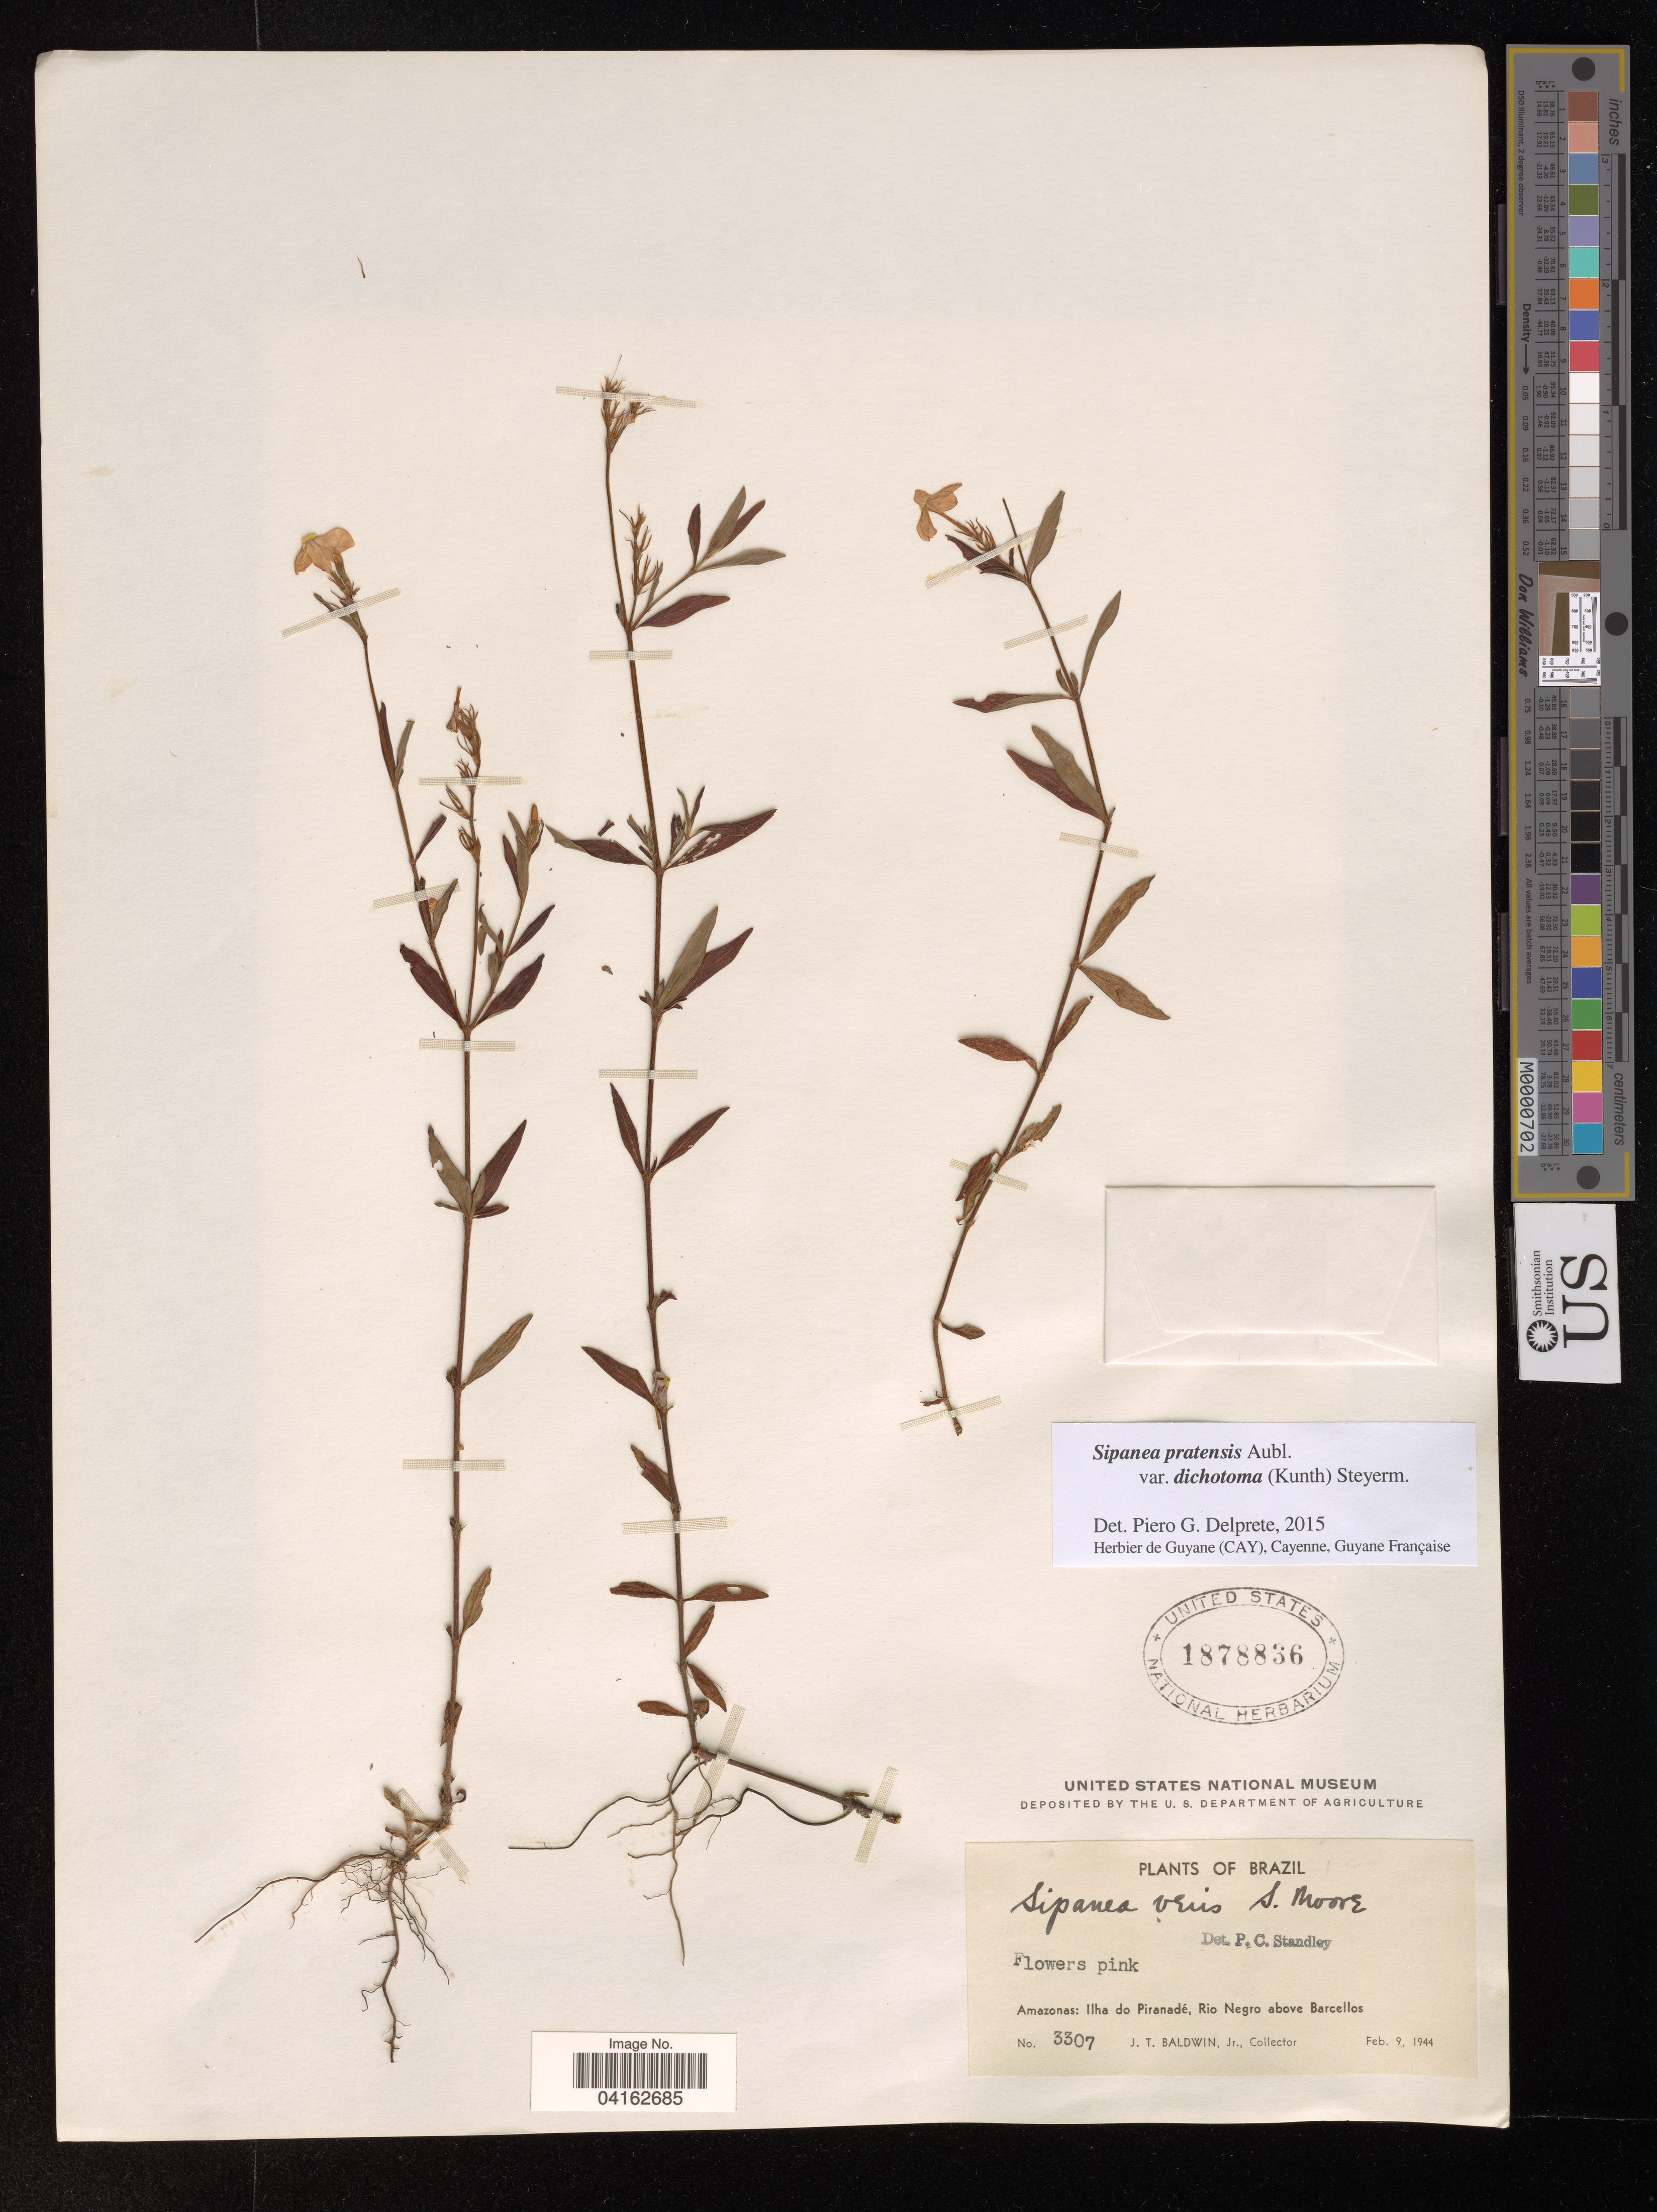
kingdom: Plantae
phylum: Tracheophyta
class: Magnoliopsida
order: Gentianales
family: Rubiaceae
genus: Sipanea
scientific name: Sipanea pratensis var. dichotoma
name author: (Kunth) Steyerm.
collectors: J. T. Baldwin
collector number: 3307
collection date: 1944-02-09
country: Brazil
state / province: Amazonas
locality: Ilha do Piranadé, Rio Negro above Barcellos.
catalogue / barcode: US 1878836